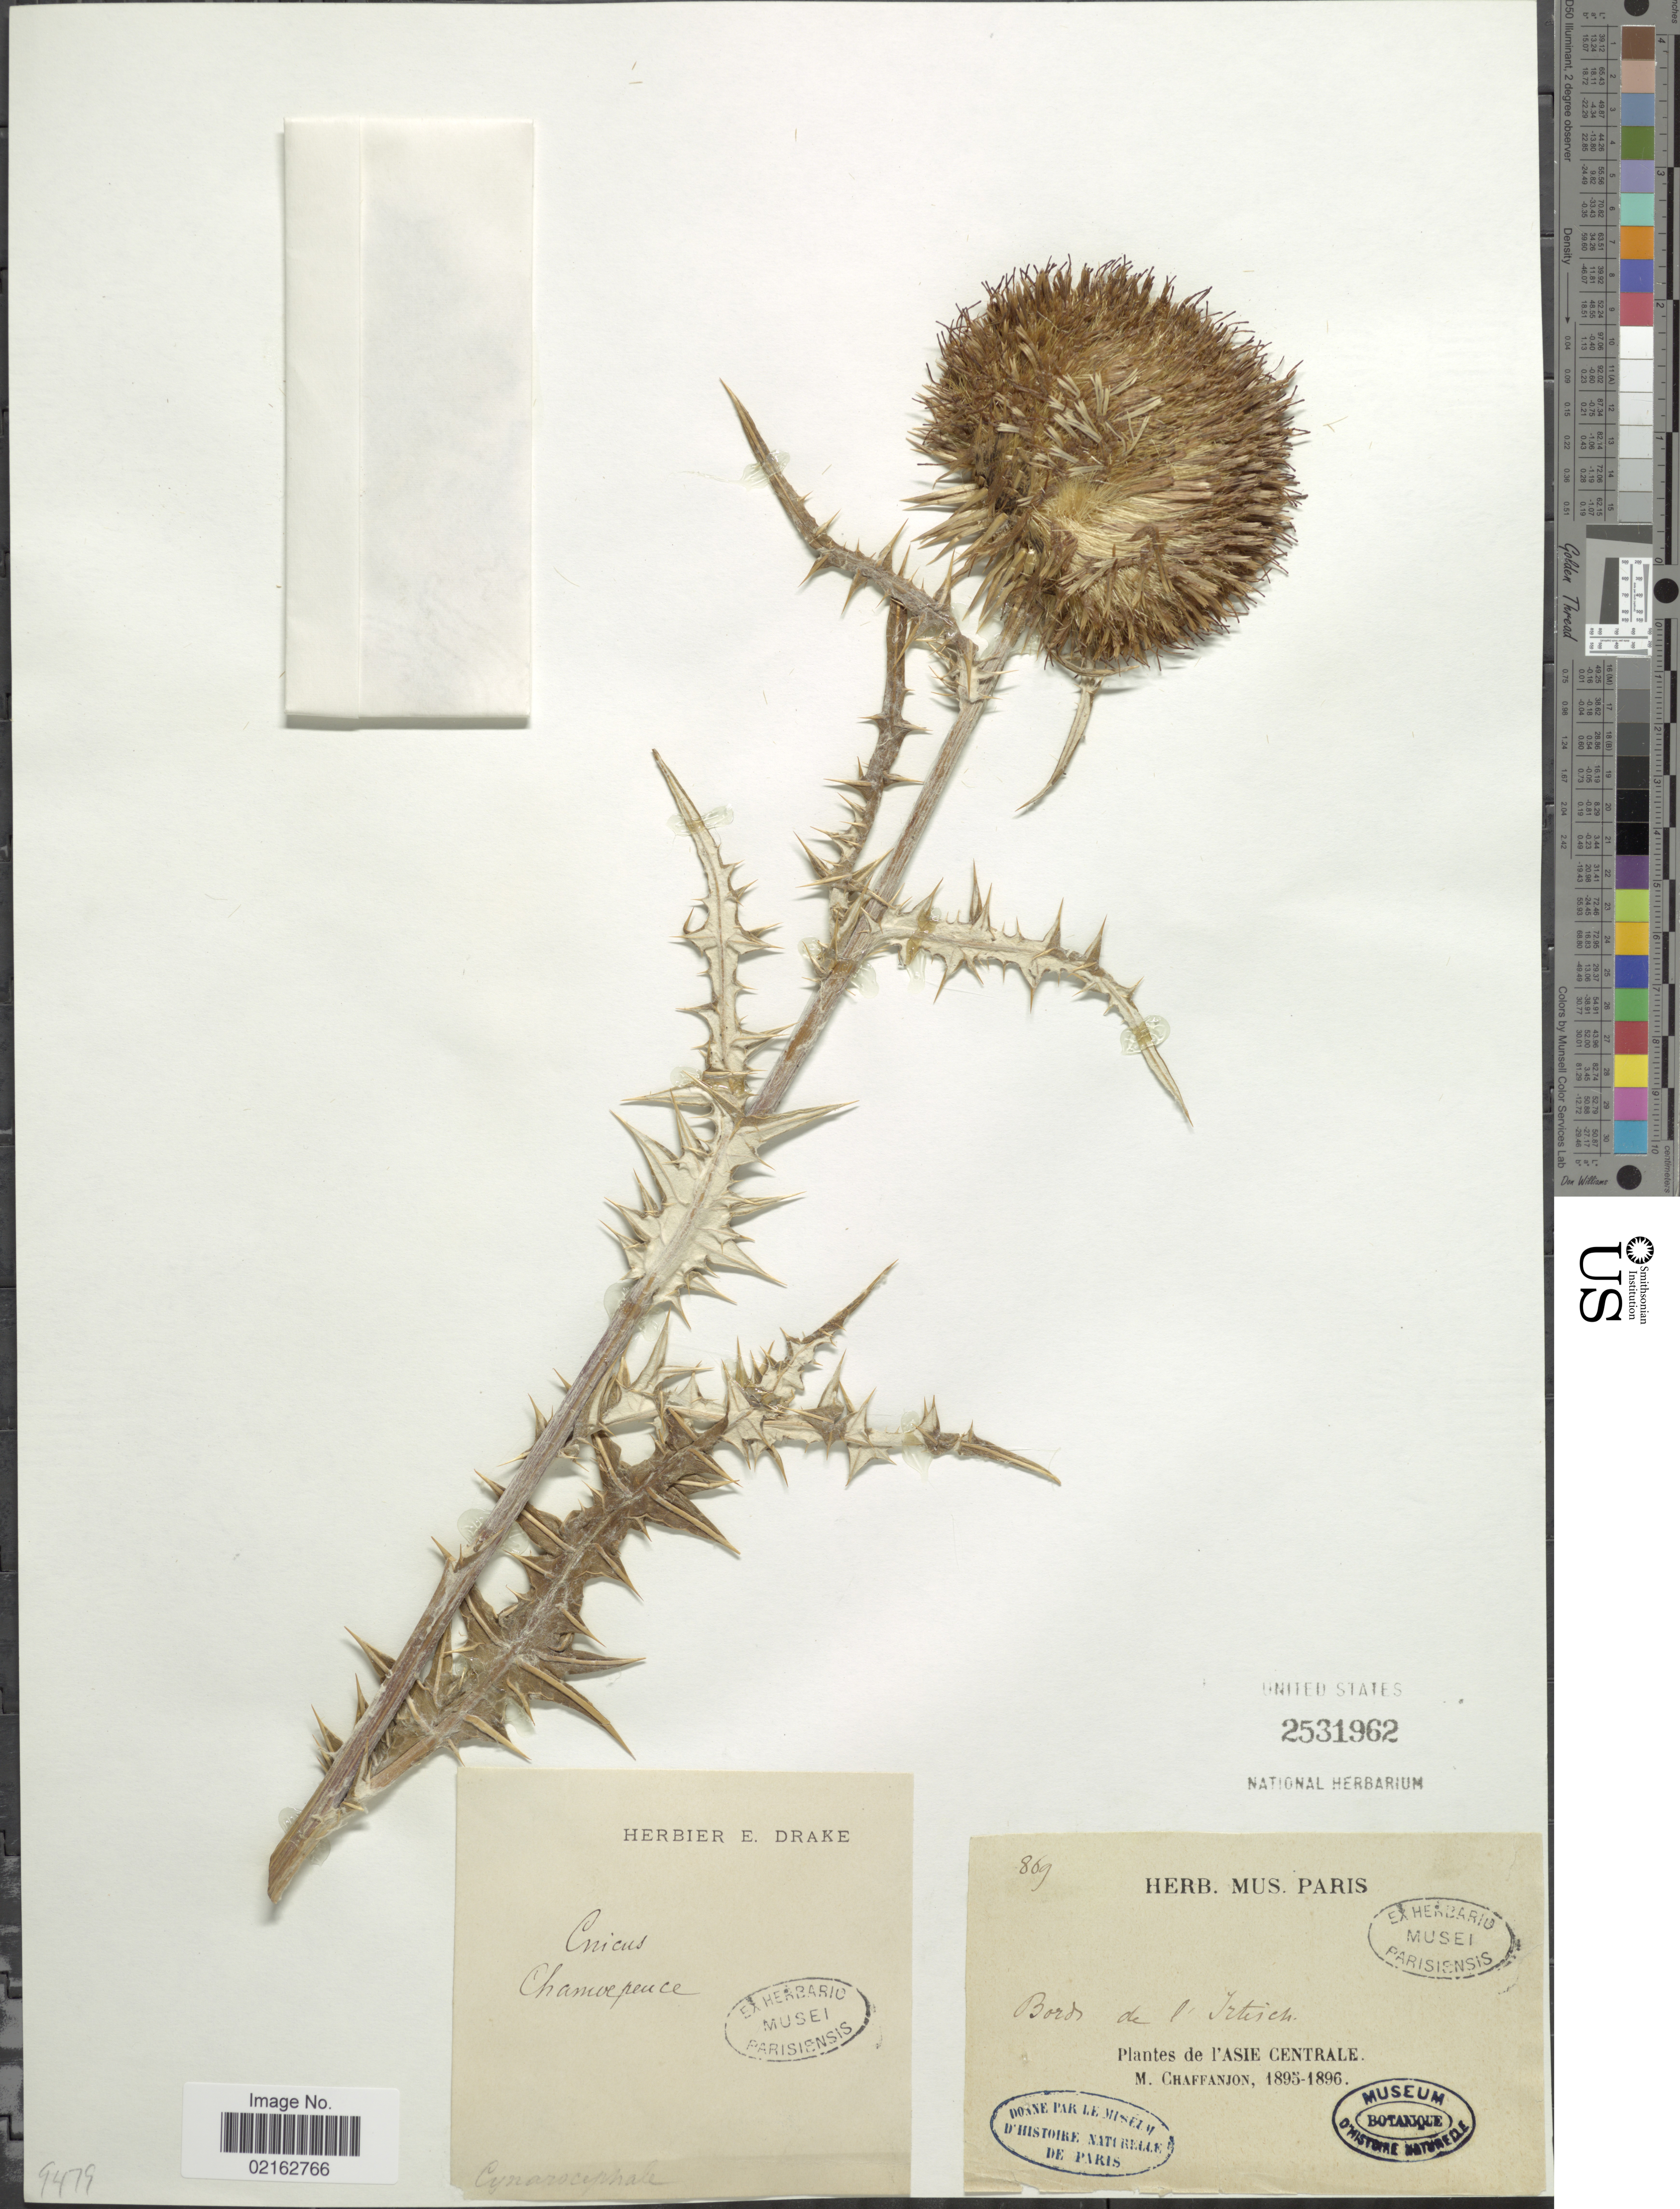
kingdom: Plantae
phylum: Tracheophyta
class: Magnoliopsida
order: Asterales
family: Asteraceae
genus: Cirsium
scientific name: Cirsium sp.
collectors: M. Chaffanjon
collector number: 869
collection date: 1895/1896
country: Russian Federation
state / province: Siberia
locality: Bords de l; IrtischL'Asie Centrale.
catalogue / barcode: US 2531962